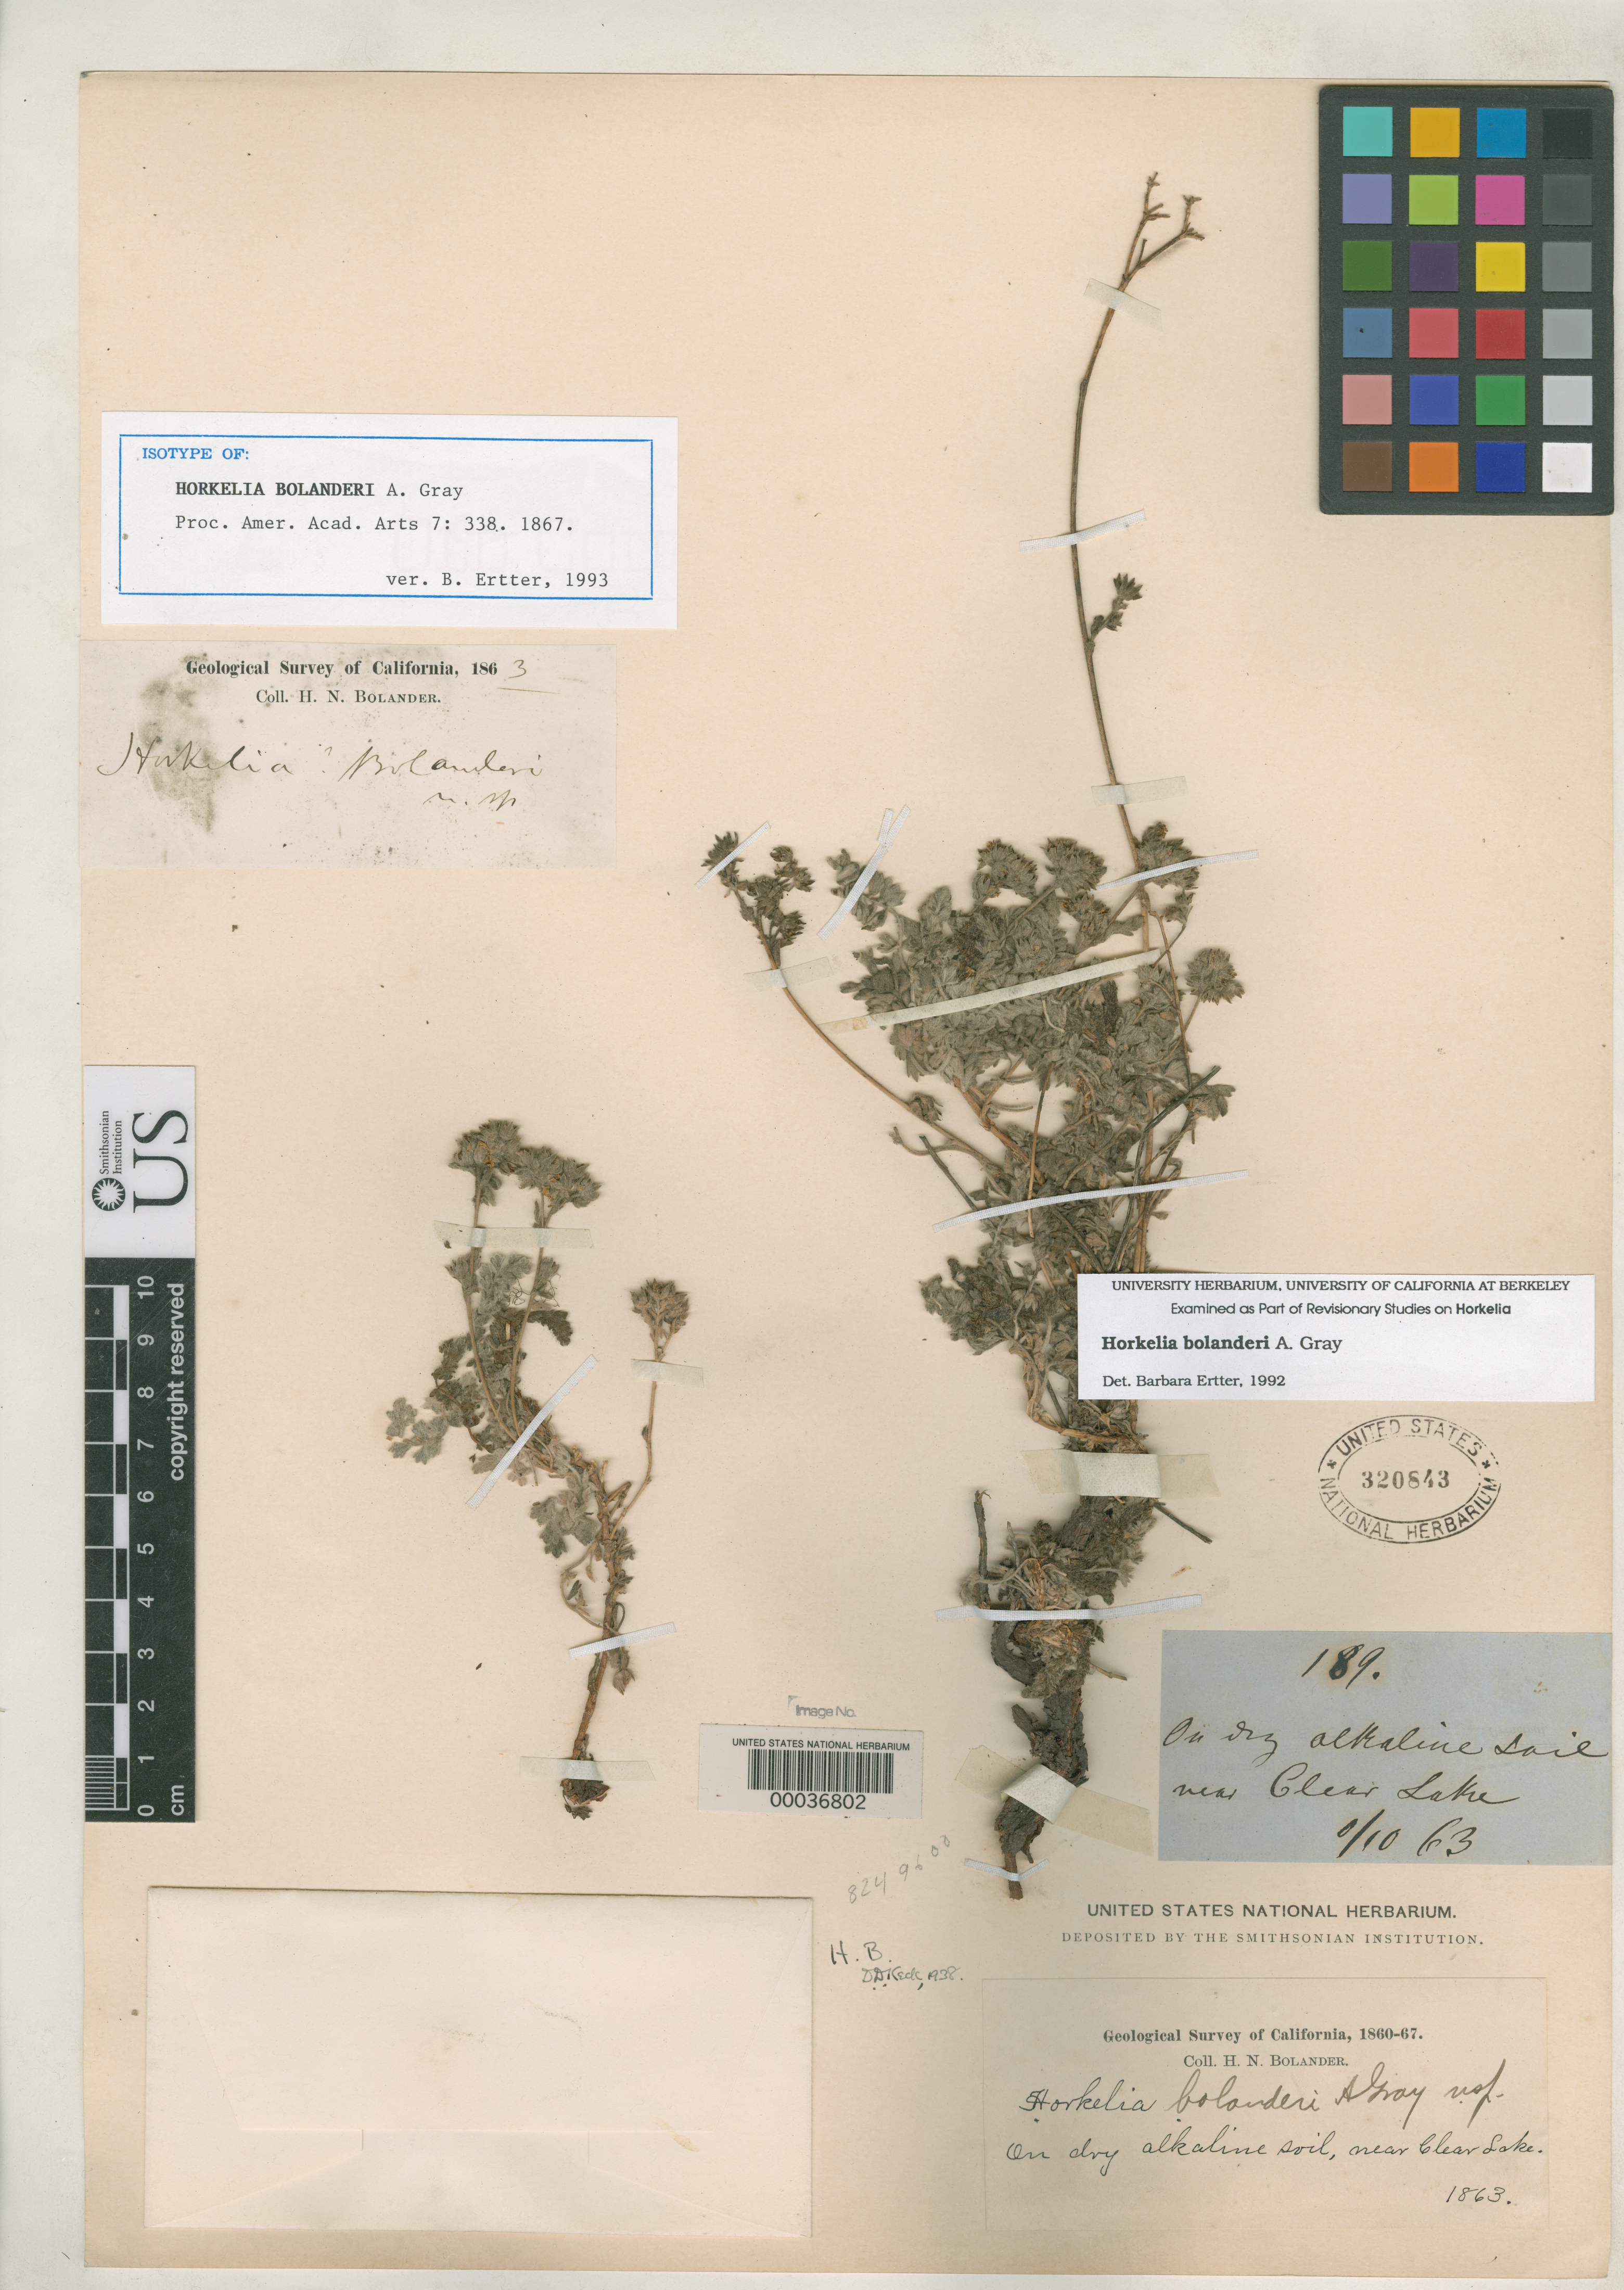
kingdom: Plantae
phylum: Tracheophyta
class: Magnoliopsida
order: Rosales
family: Rosaceae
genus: Horkelia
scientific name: Horkelia bolanderi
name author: A. Gray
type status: Isotype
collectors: H. Bolander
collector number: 189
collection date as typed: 10 Jan 1863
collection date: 1863-01-10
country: United States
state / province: California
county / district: Lake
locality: Near Clear Lake.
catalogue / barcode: US 320843